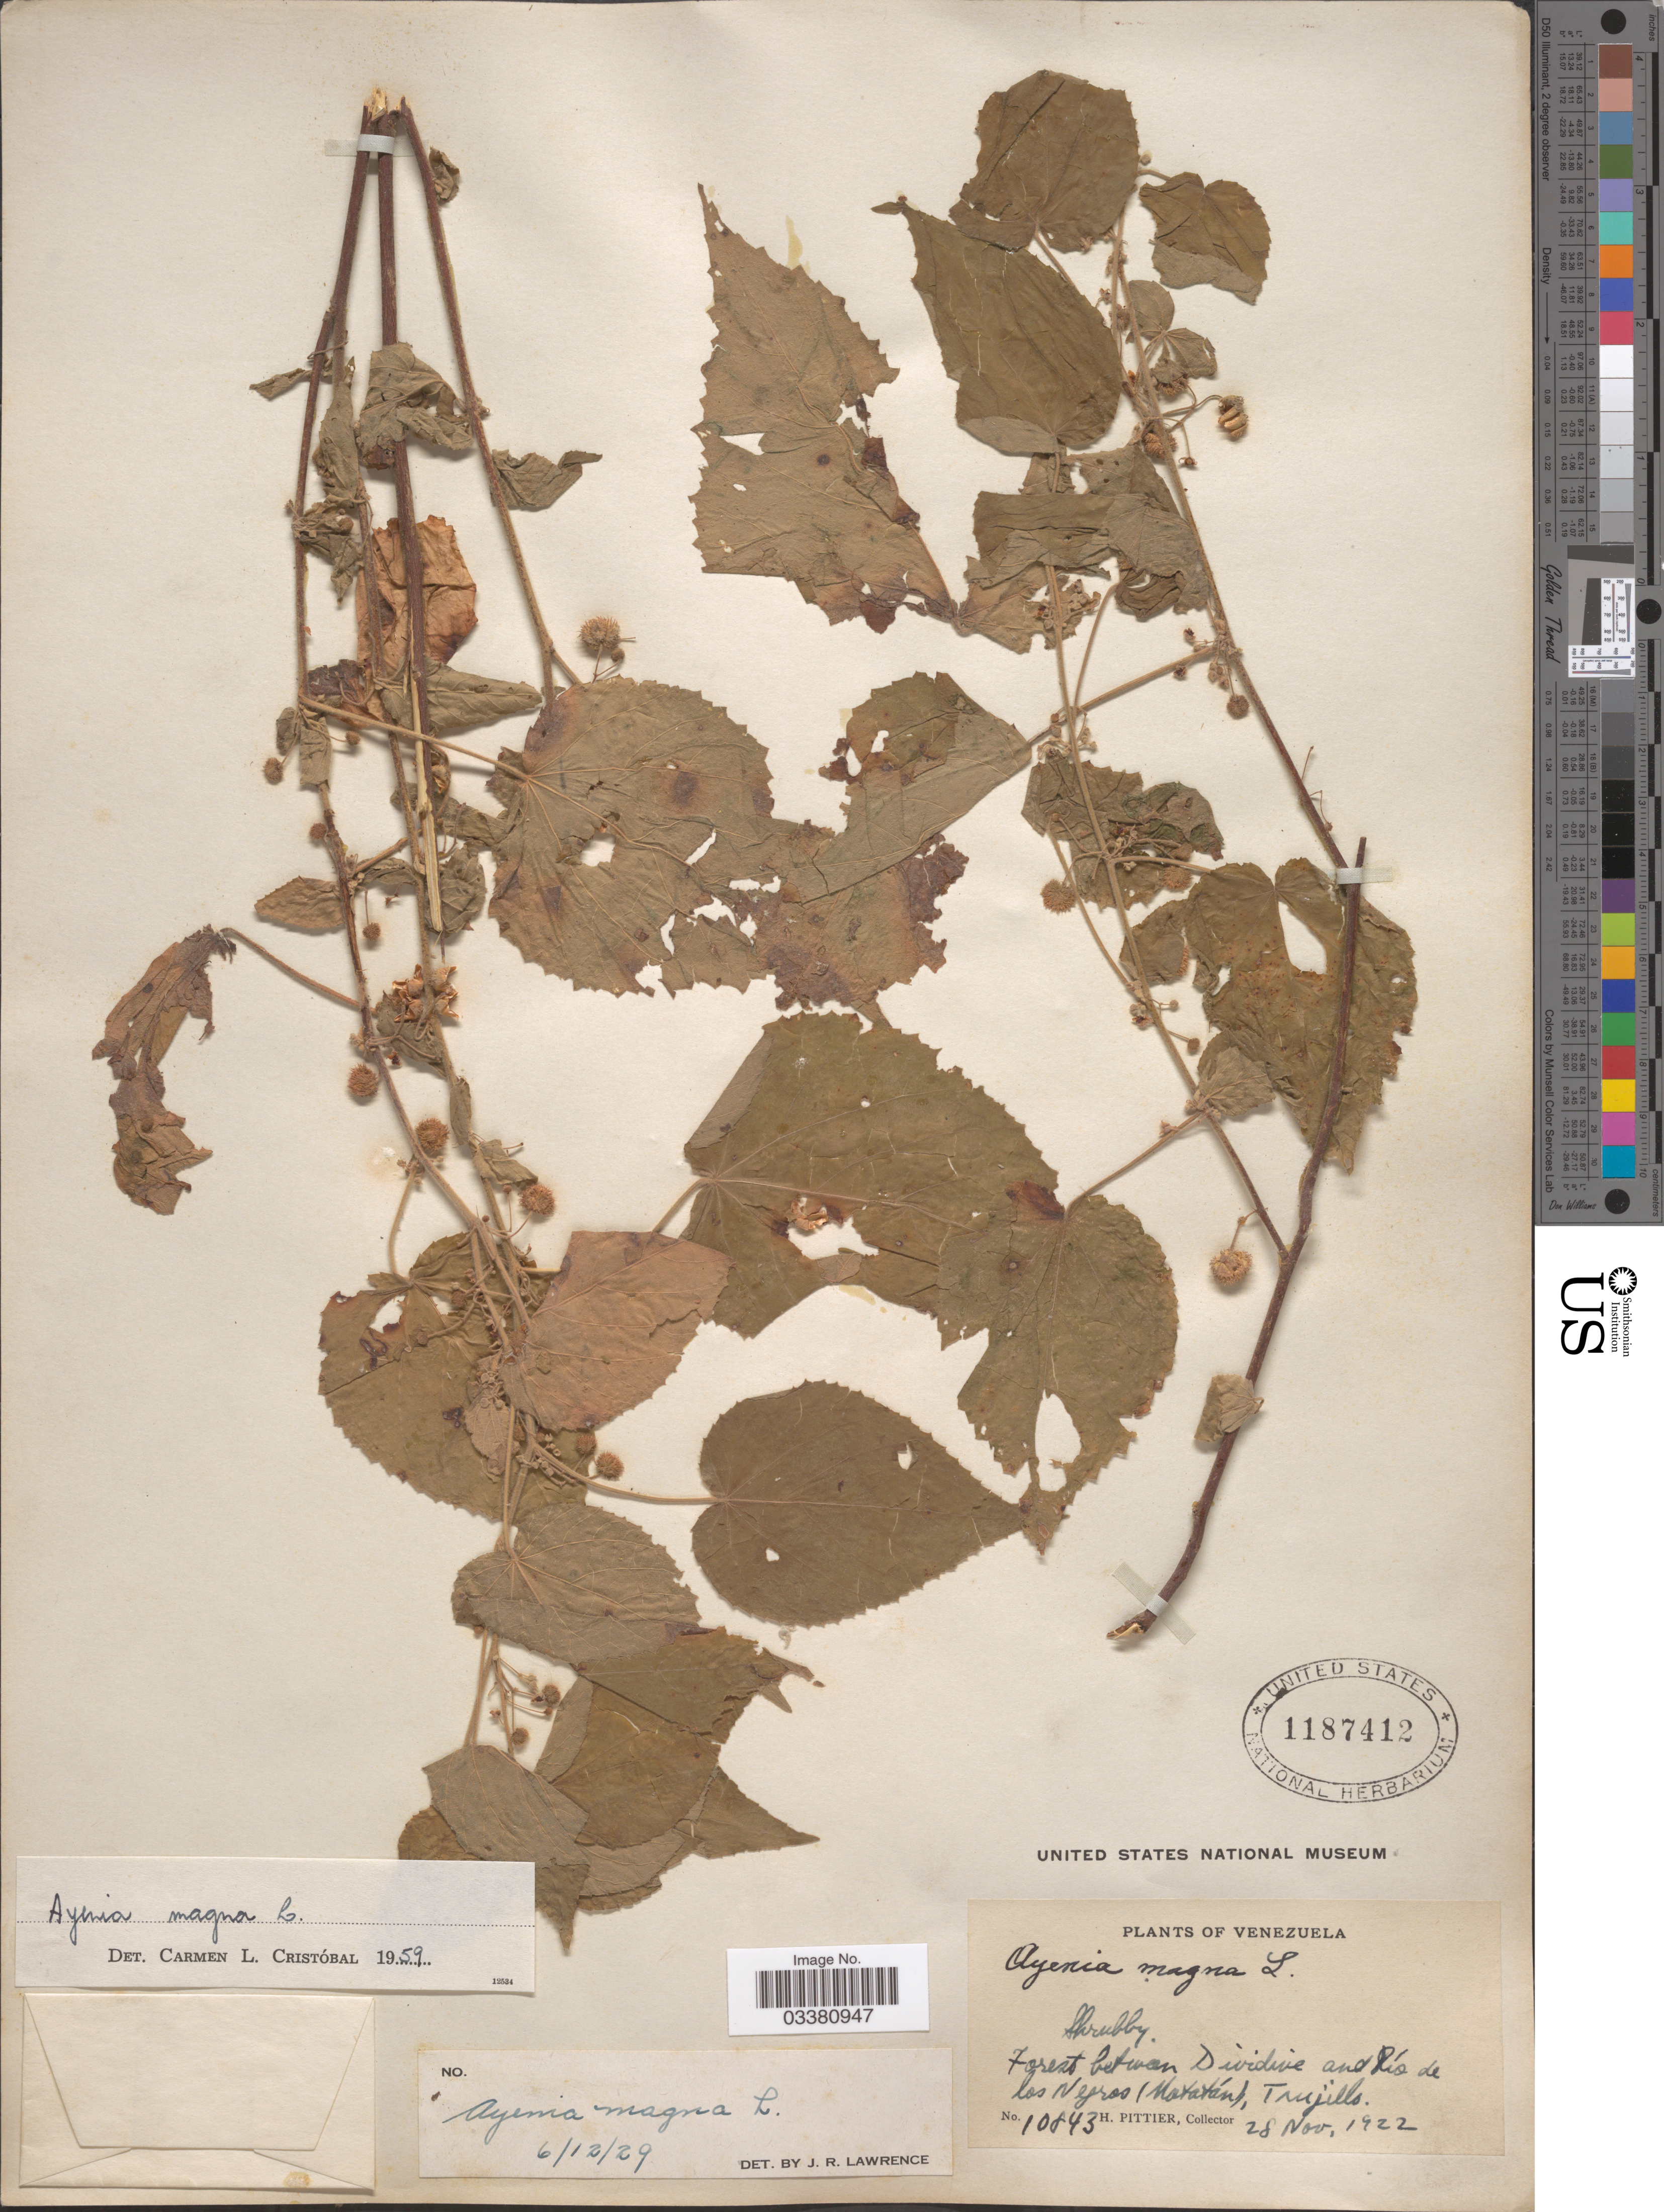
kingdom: Plantae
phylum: Tracheophyta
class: Magnoliopsida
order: Malvales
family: Malvaceae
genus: Ayenia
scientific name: Ayenia magna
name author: L.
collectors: H. F. Pittier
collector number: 10843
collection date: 1922-11-28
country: Venezuela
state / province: Trujillo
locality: Forest between Dividive and Río de los Negros (Matatán).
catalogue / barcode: US 1187412